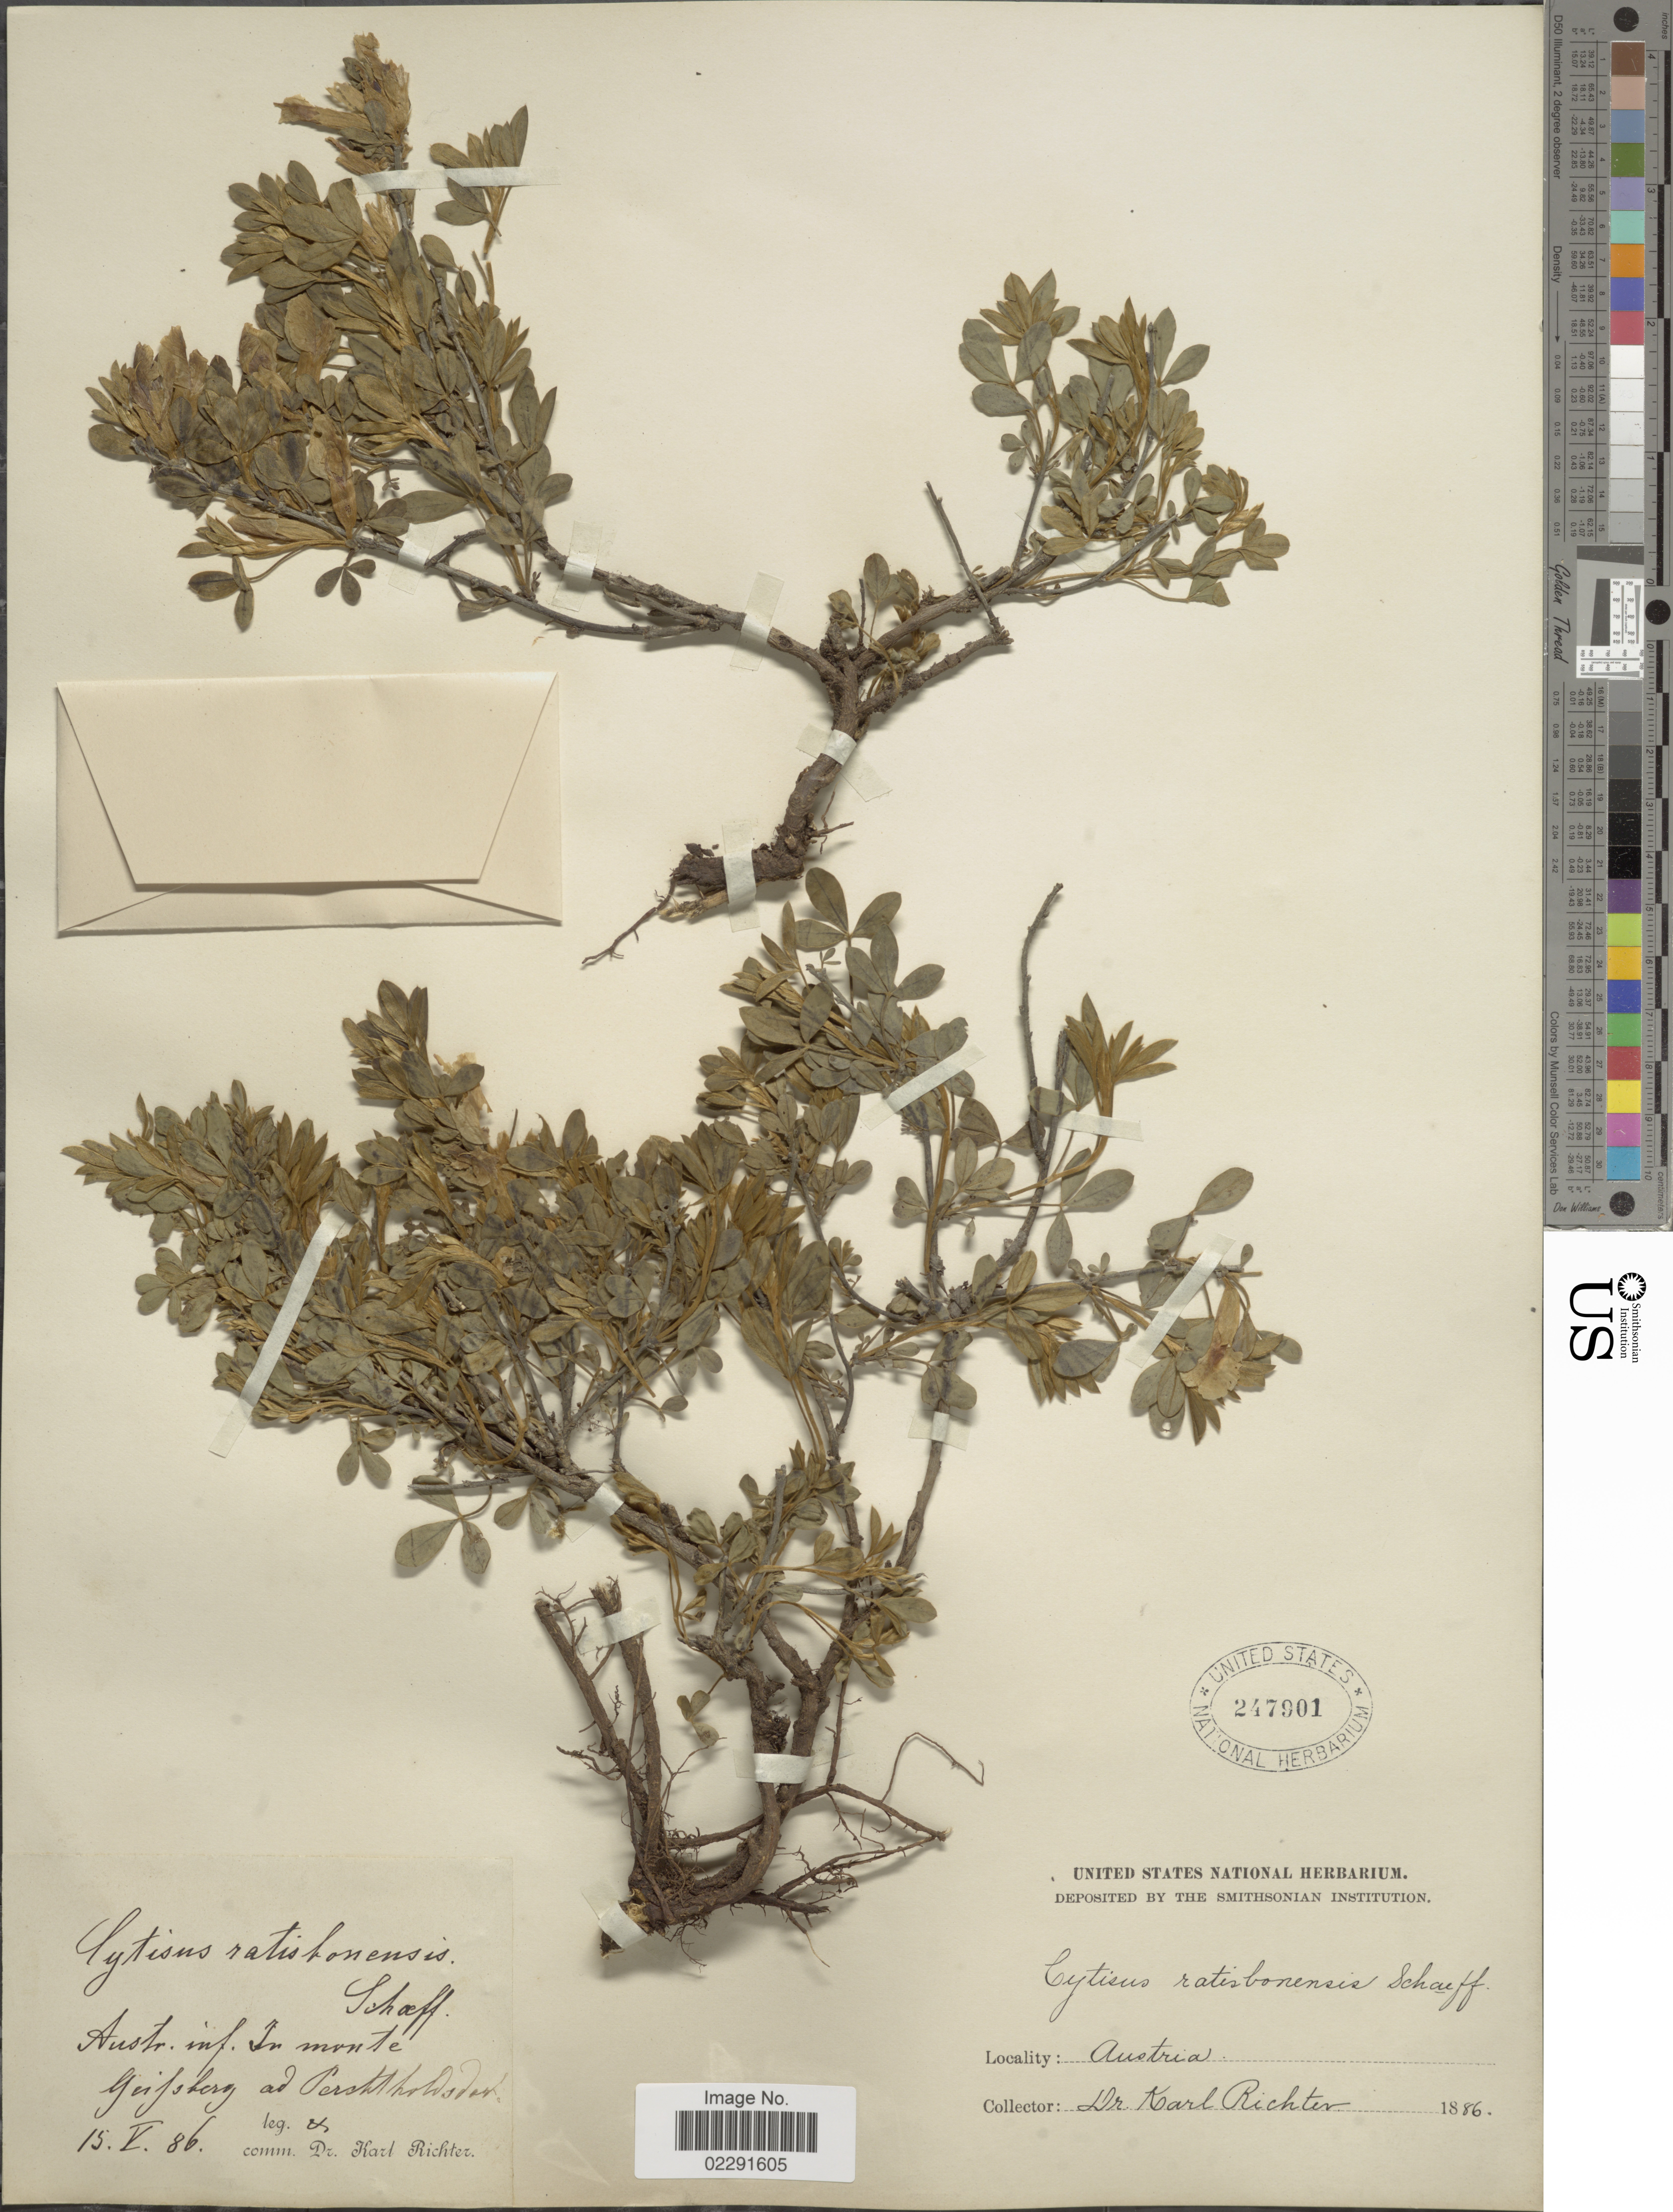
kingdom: Plantae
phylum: Tracheophyta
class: Magnoliopsida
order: Fabales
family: Fabaceae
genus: Cytisus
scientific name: Cytisus supinus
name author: L.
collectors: K. Richter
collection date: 1886-05-15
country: Austria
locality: Austria inf. in monte Guifsberg ad Pershthorstad. [interpreted]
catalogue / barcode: US 247901